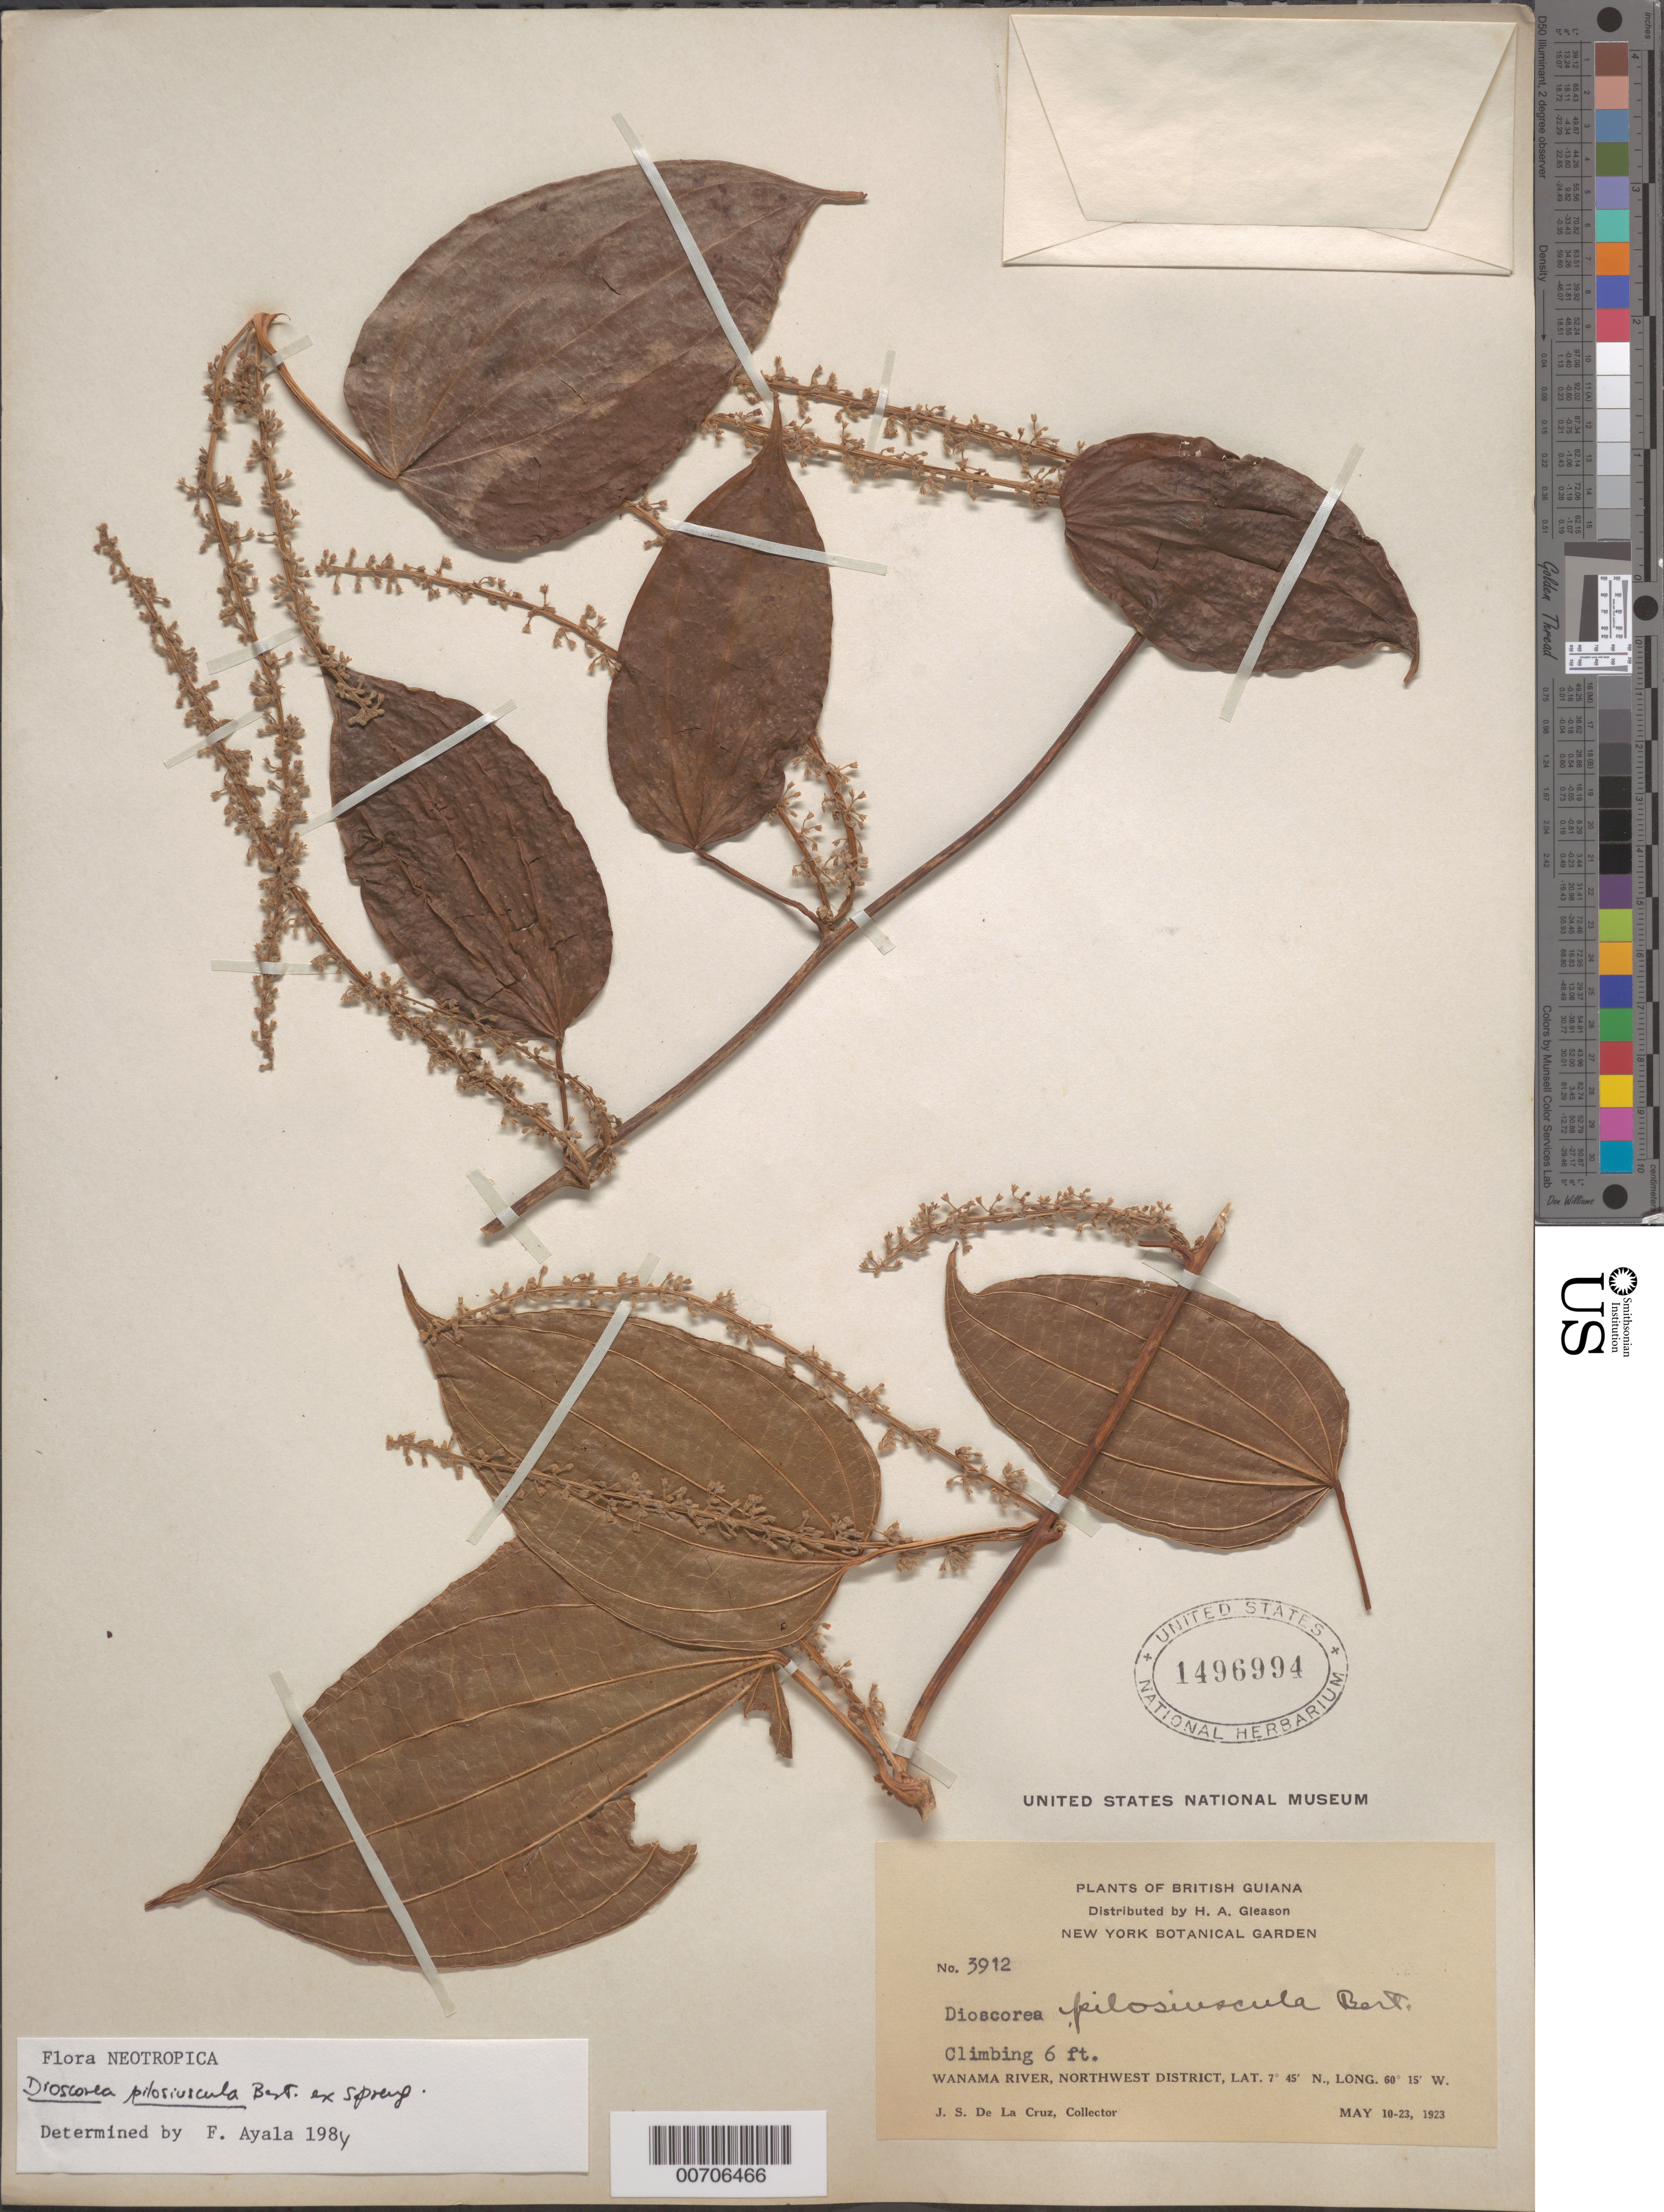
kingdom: Plantae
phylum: Tracheophyta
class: Liliopsida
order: Dioscoreales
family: Dioscoreaceae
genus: Dioscorea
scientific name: Dioscorea pilosiuscula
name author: Bertero ex Spreng.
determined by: Ayala F., Franklin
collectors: J. S. de la Cruz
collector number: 3912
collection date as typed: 10-May-23 to 23-May-23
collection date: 1923-05-10/1923-05-23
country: Guyana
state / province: Barima-Waini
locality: Wanama R., NW District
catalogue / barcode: US 1496994